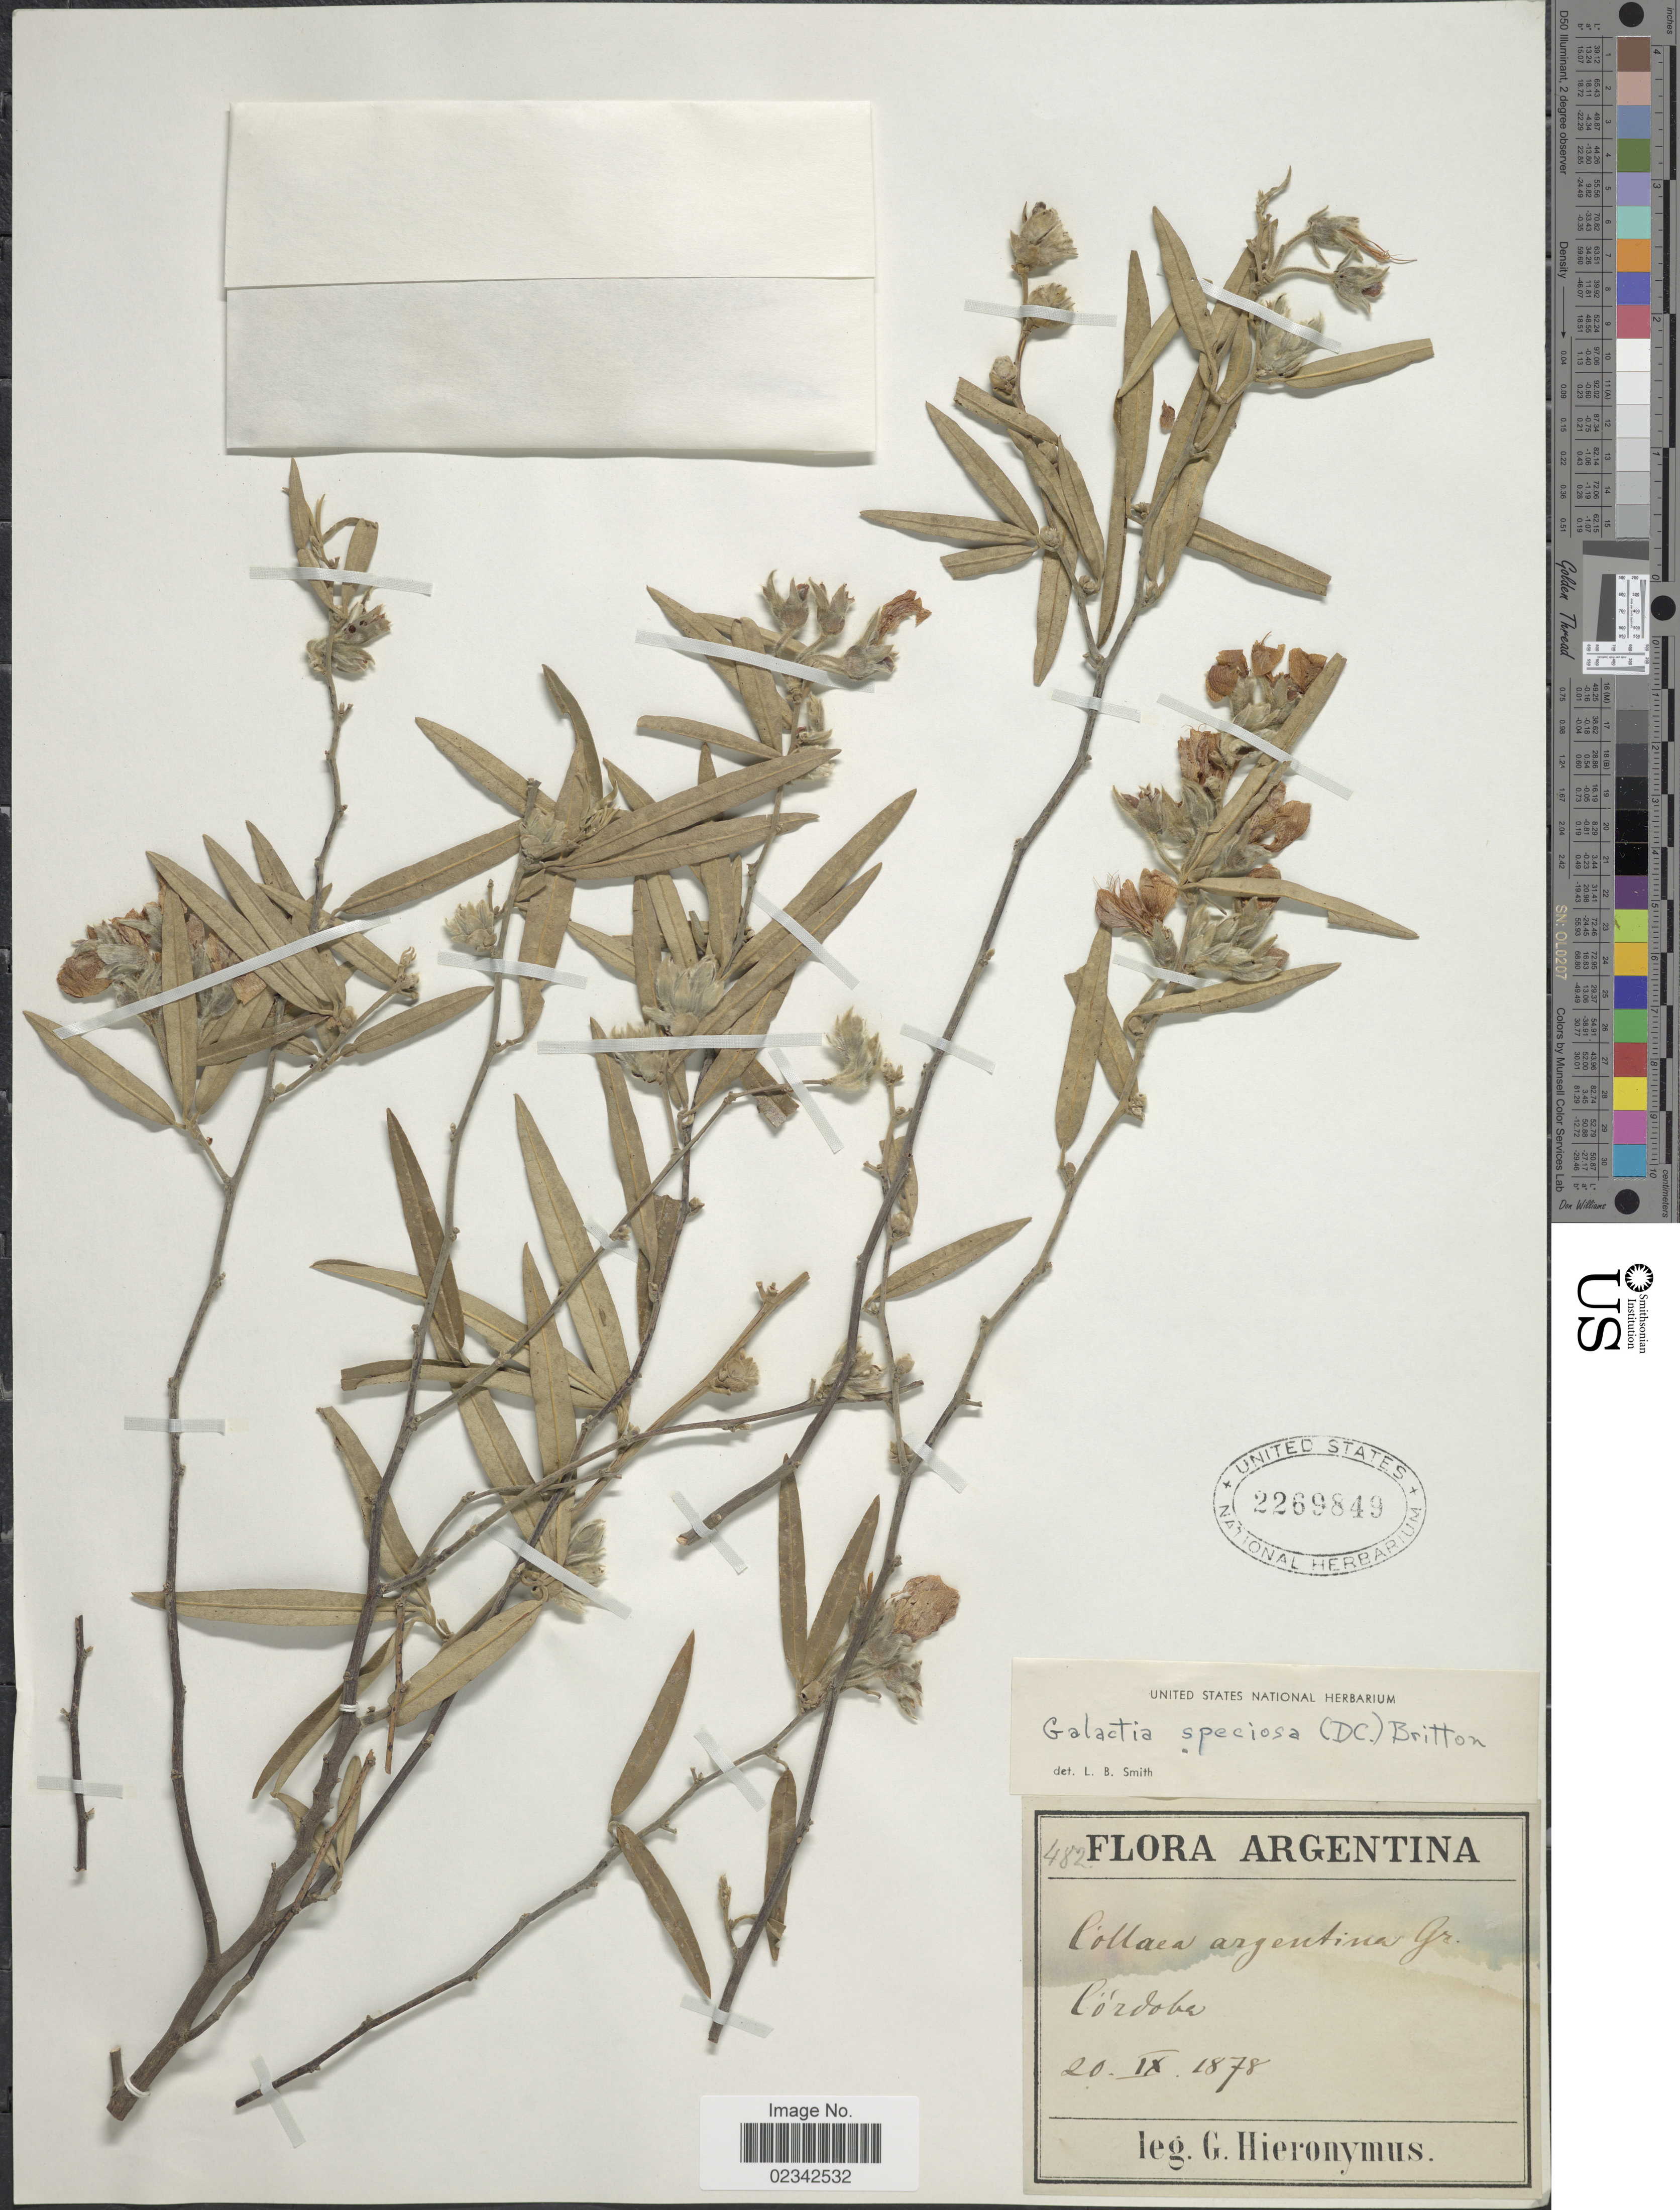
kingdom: Plantae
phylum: Tracheophyta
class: Magnoliopsida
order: Fabales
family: Fabaceae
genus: Collaea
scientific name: Collaea argentina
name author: Griseb.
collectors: G. H. Hieronymus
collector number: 482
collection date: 1878-09-20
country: Argentina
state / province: Cordoba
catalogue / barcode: US 2269849